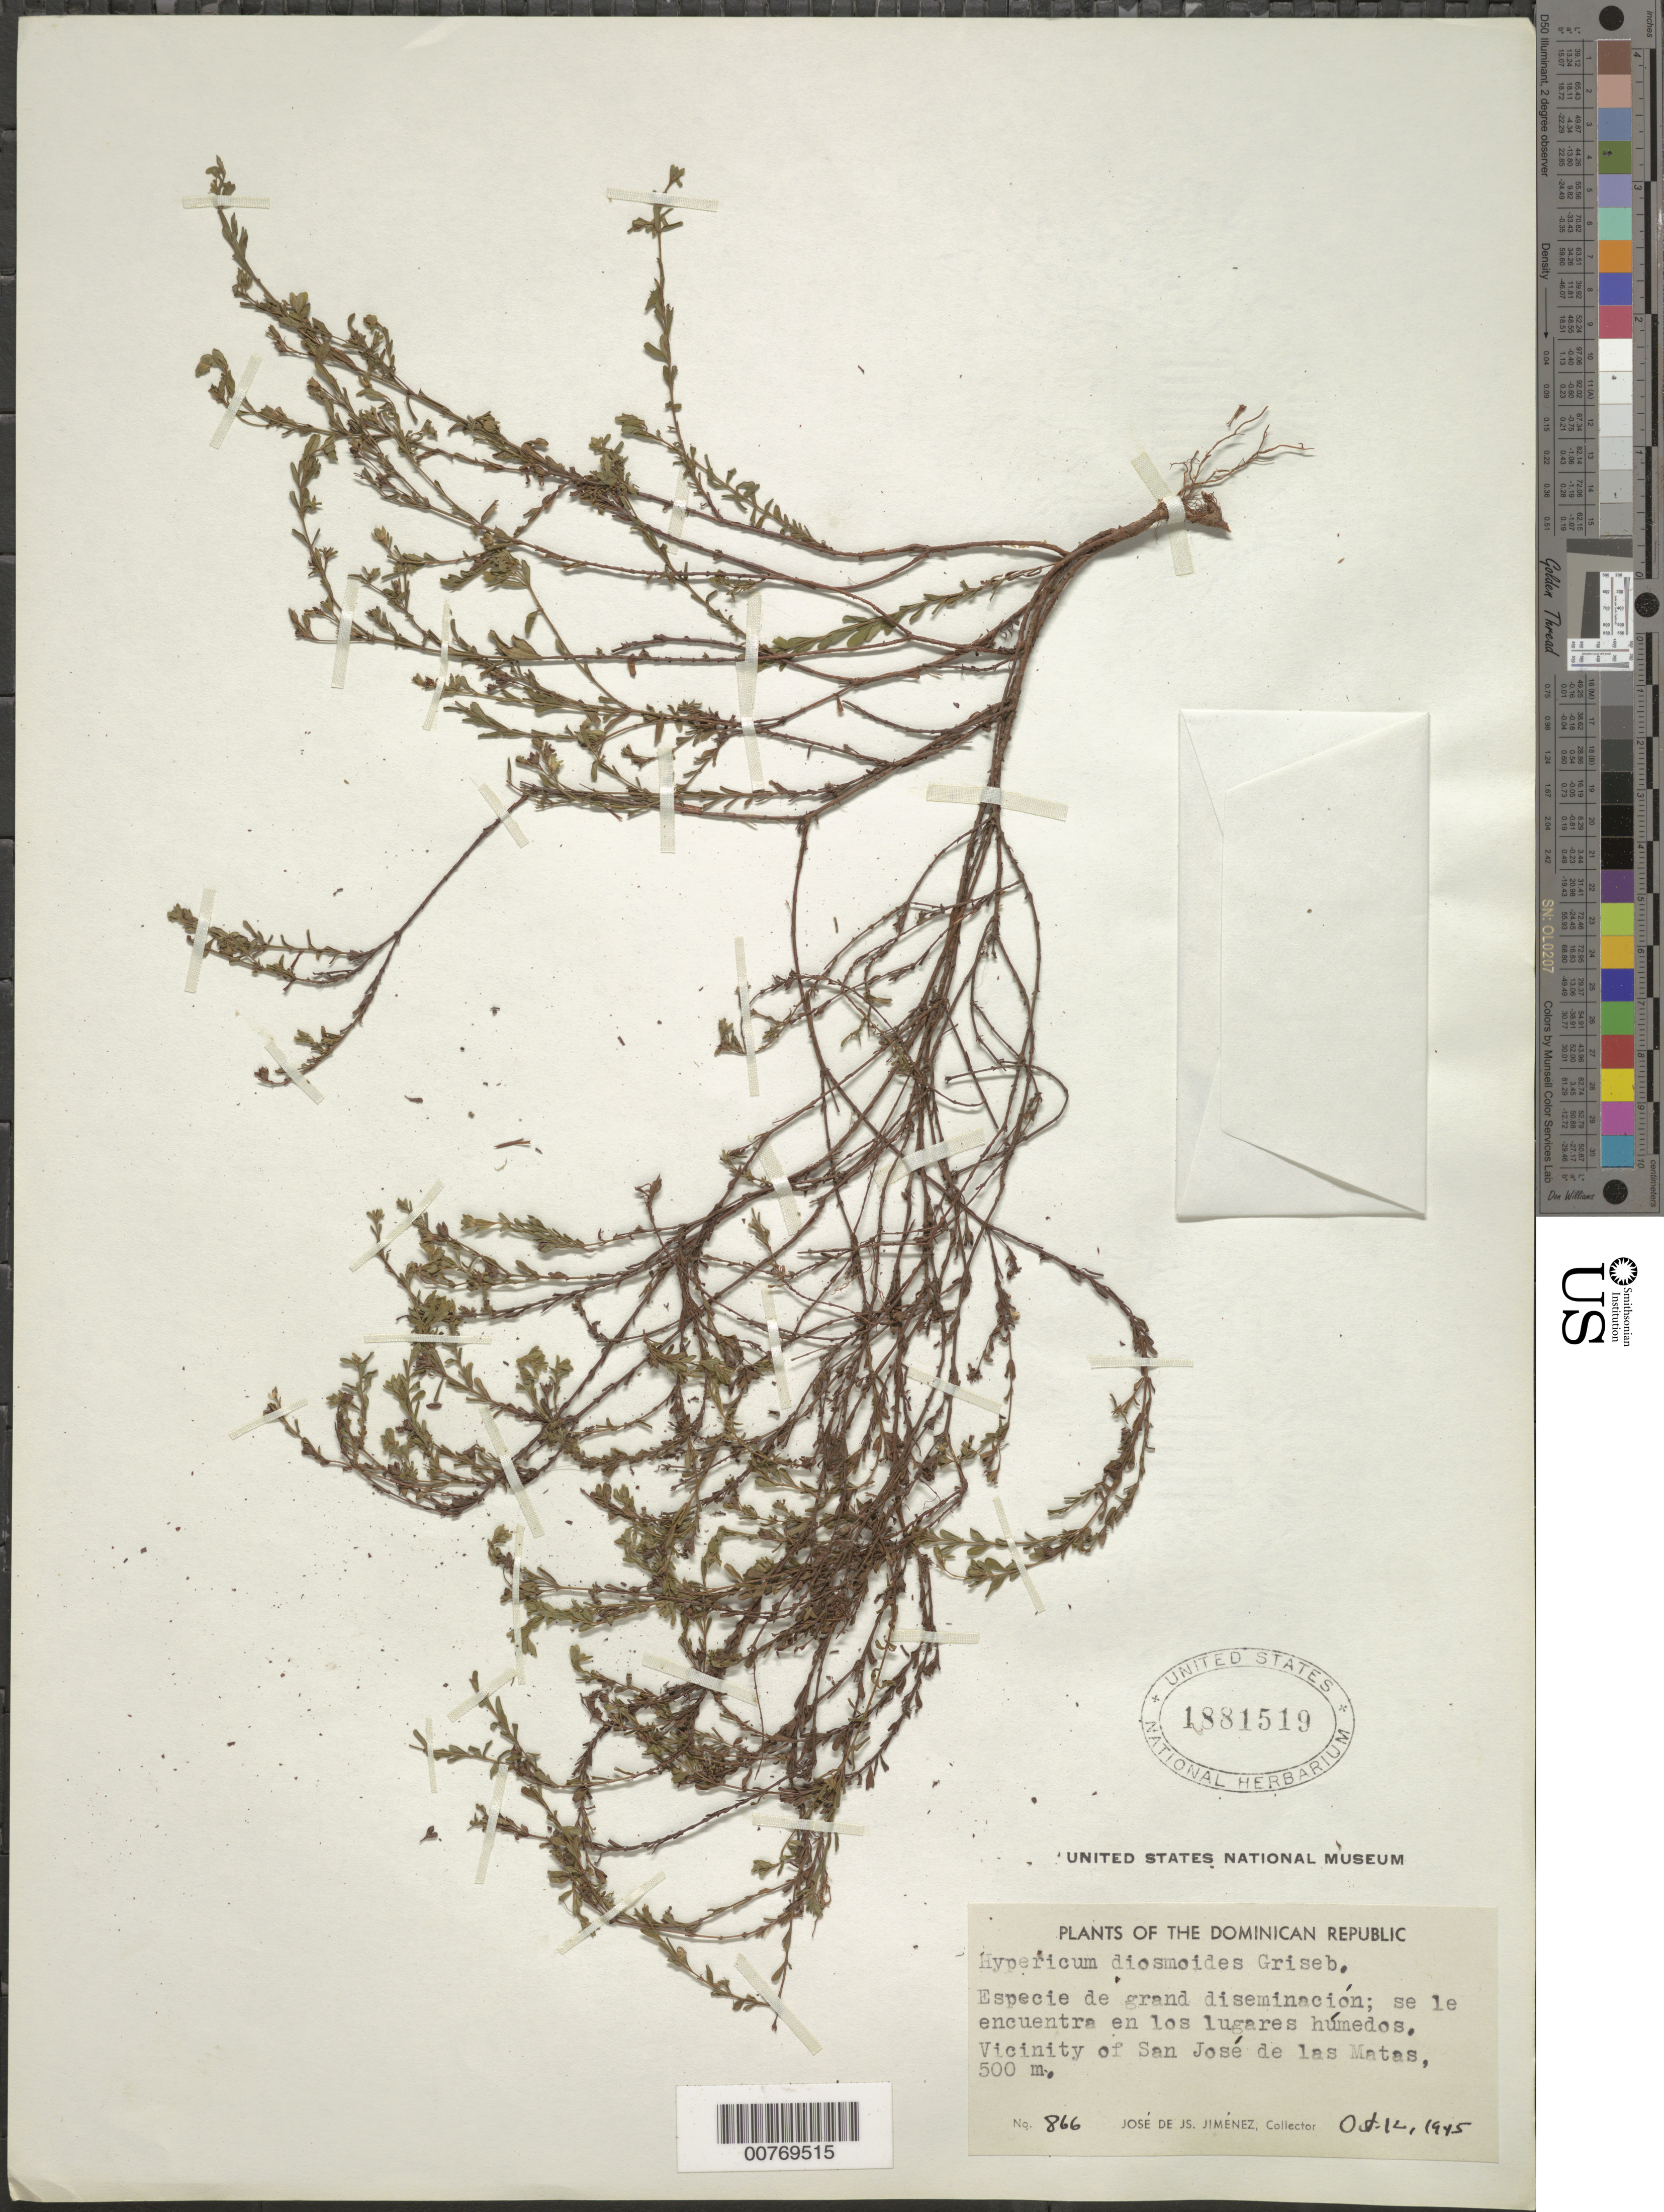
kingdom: Plantae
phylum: Tracheophyta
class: Magnoliopsida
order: Malpighiales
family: Hypericaceae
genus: Hypericum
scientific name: Hypericum diosmoides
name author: Griseb.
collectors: J. J. Jiménez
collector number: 866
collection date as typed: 12 Oct 1945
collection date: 1945-10-12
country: Dominican Republic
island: Hispaniola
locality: Vicinity of San José de las Matas.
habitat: Wet places.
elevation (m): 500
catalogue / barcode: US 1881519